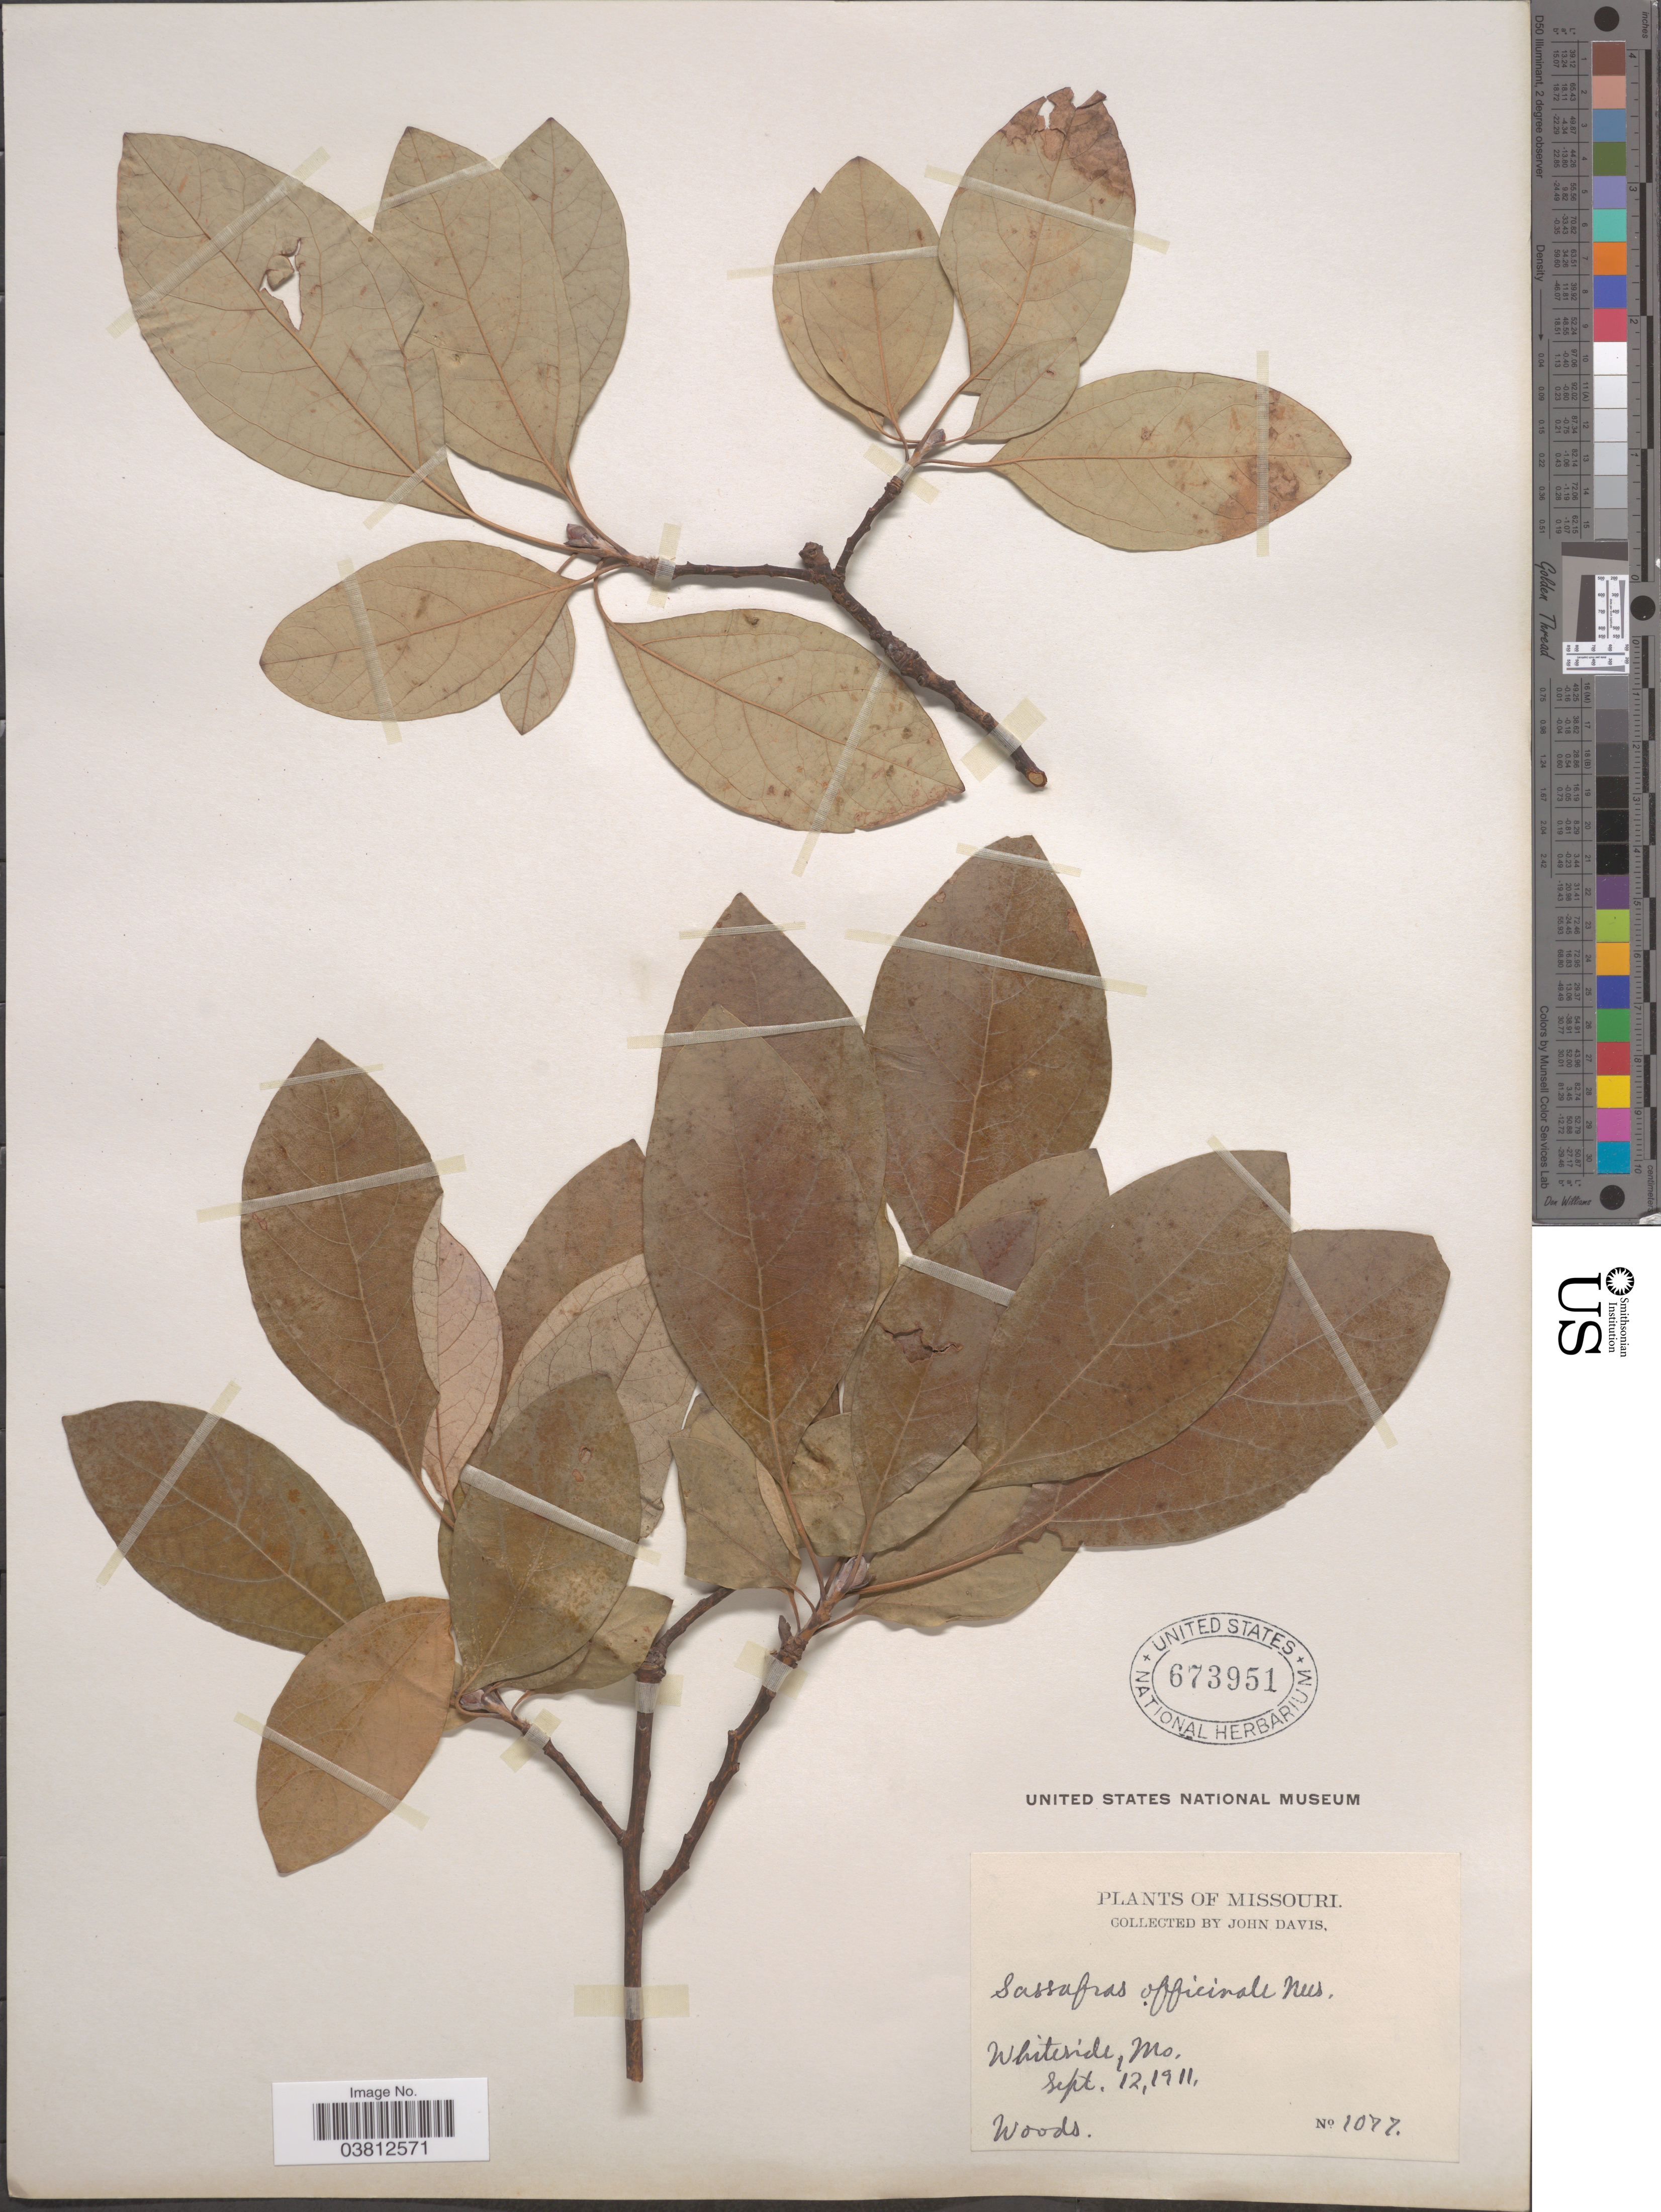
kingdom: Plantae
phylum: Tracheophyta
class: Magnoliopsida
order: Laurales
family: Lauraceae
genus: Sassafras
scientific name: Sassafras albidum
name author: (Nutt.) Nees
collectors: J. Davis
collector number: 1077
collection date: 1911-09-12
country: United States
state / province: Missouri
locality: Whiteside.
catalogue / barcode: US 673951